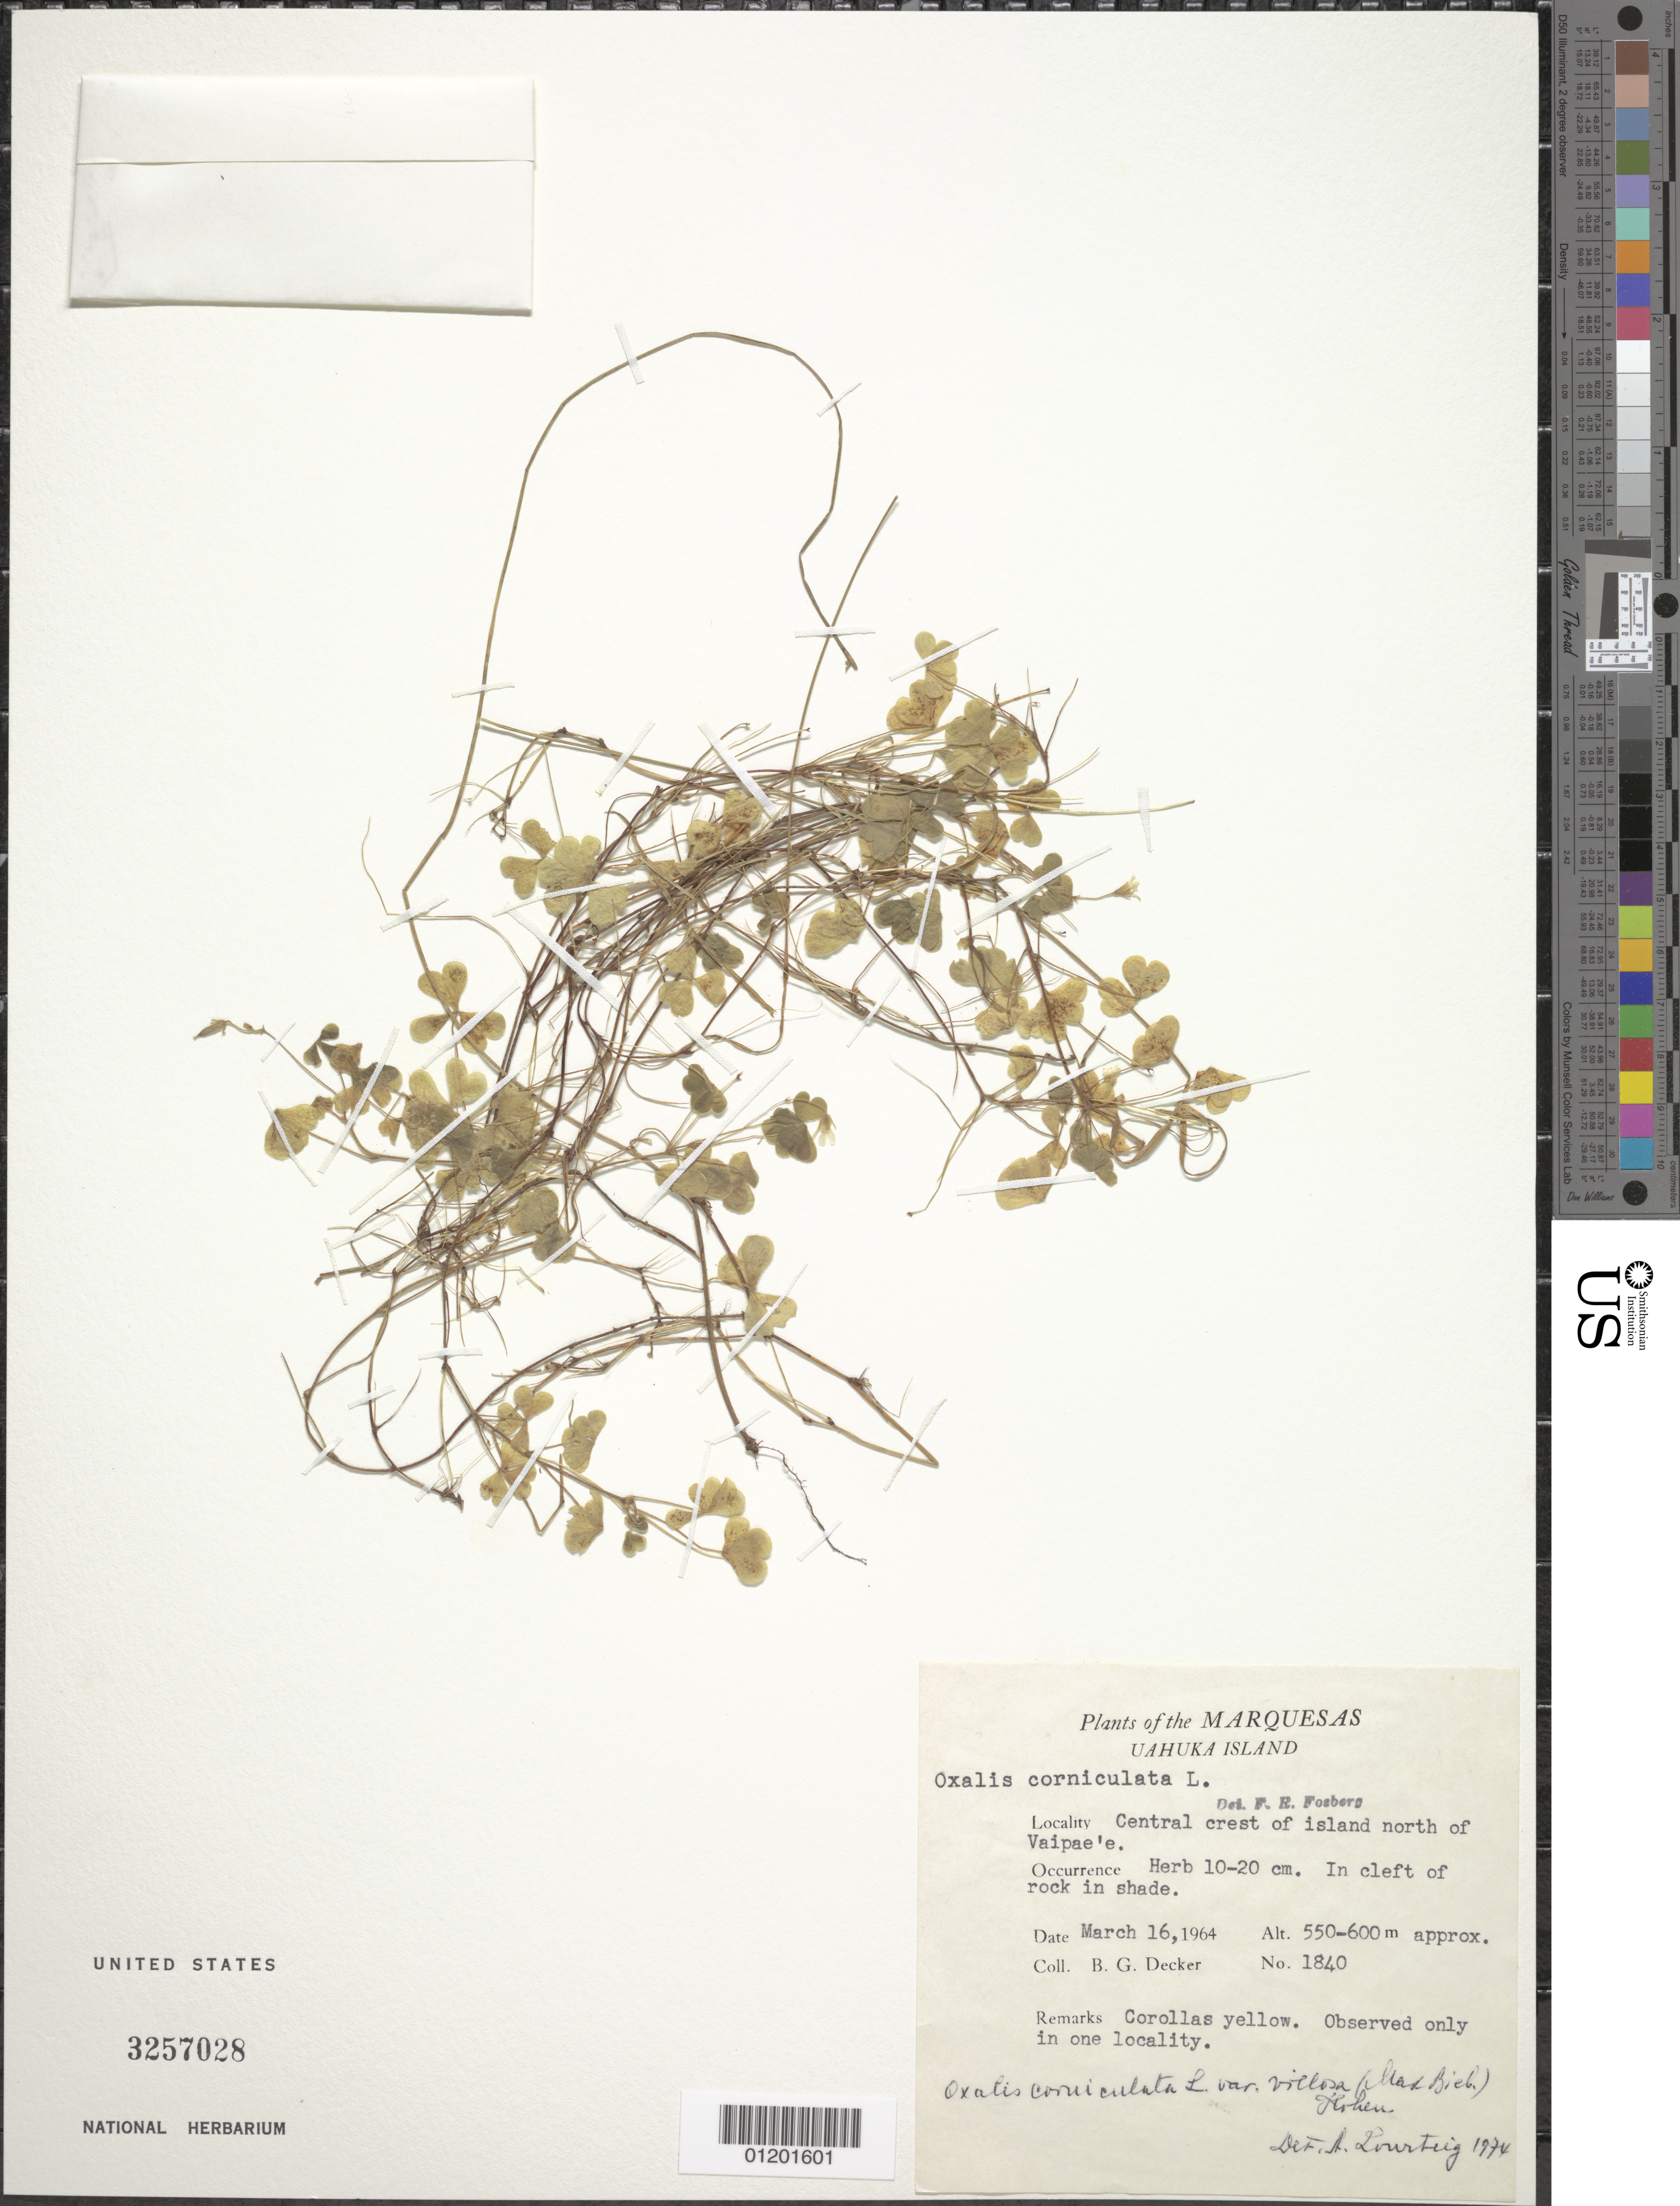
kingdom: Plantae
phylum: Tracheophyta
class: Magnoliopsida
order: Oxalidales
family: Oxalidaceae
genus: Oxalis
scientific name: Oxalis corniculata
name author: L.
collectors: B. G. Decker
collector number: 1840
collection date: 1964-03-16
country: French Polynesia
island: Ua Huka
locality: Central crest of island north of Vaipae'e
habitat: In cleft of rock in shade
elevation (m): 550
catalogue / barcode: US 3257028